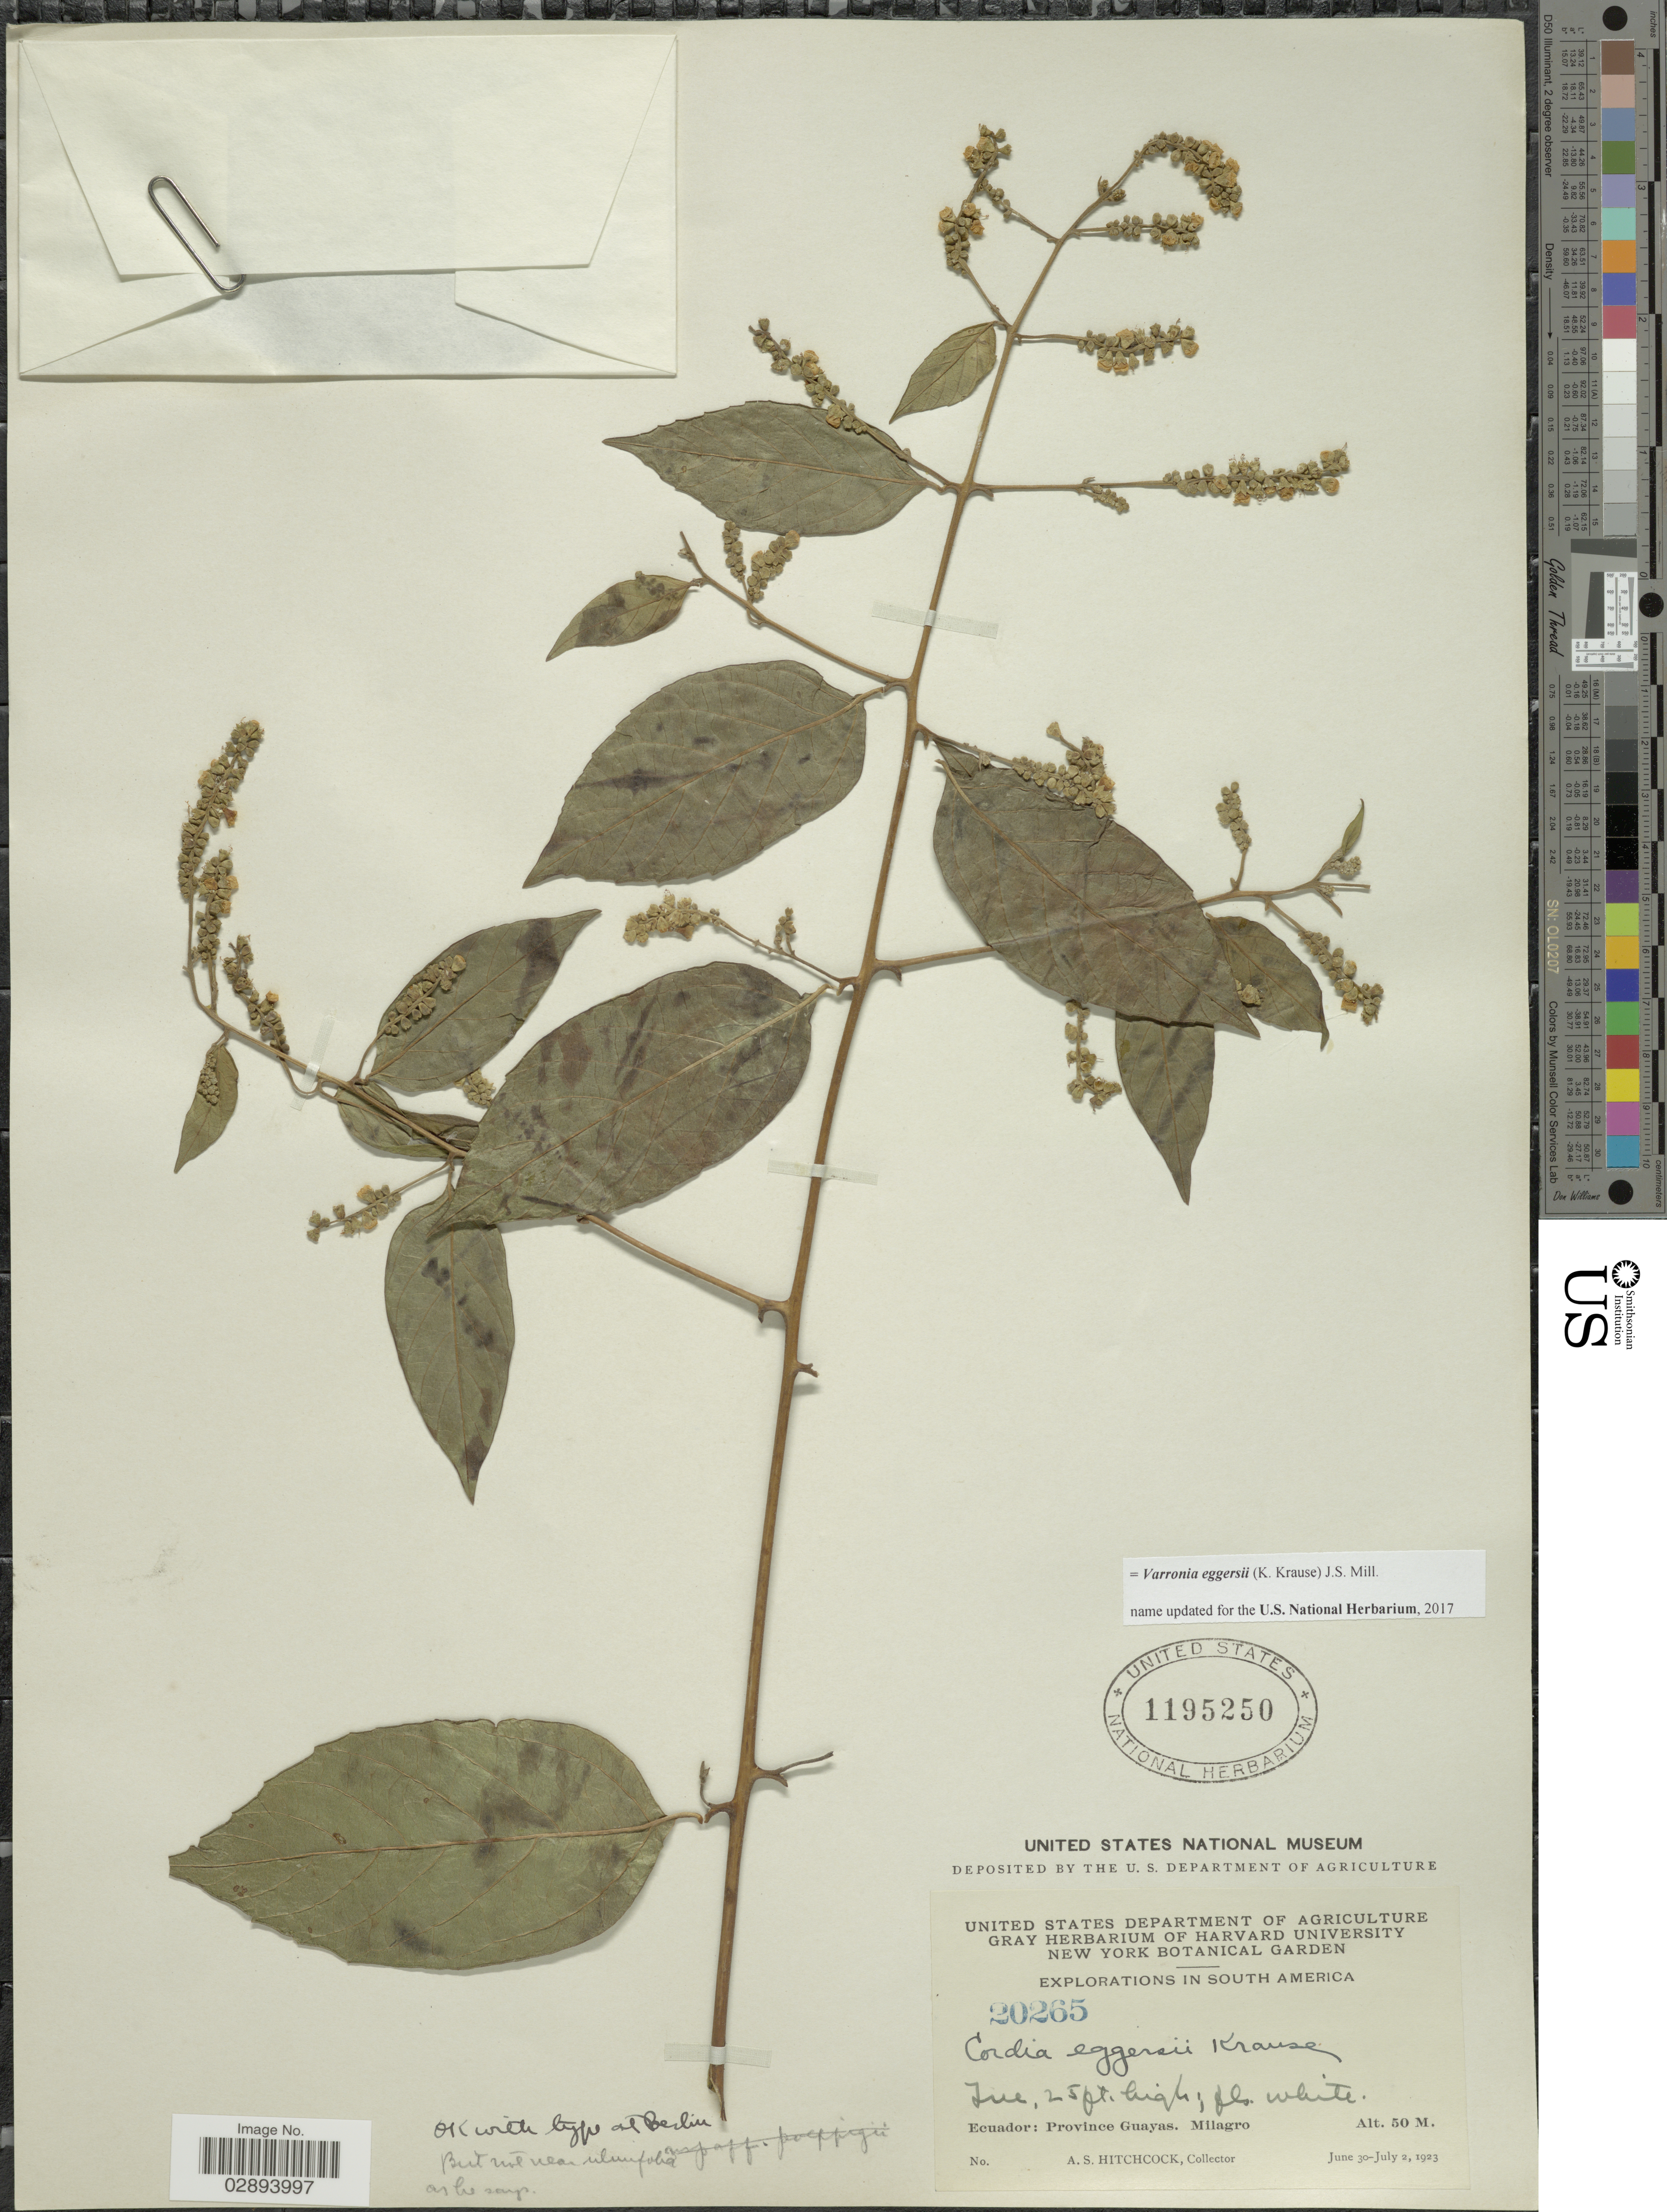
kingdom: Plantae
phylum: Tracheophyta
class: Magnoliopsida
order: Boraginales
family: Cordiaceae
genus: Varronia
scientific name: Varronia eggersii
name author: (K. Krause) J.S. Mill.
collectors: A. S. Hitchcock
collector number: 20265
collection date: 1923-06-30/1923-07-02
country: Ecuador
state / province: Guayas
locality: Milagro.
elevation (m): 50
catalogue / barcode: US 1195250